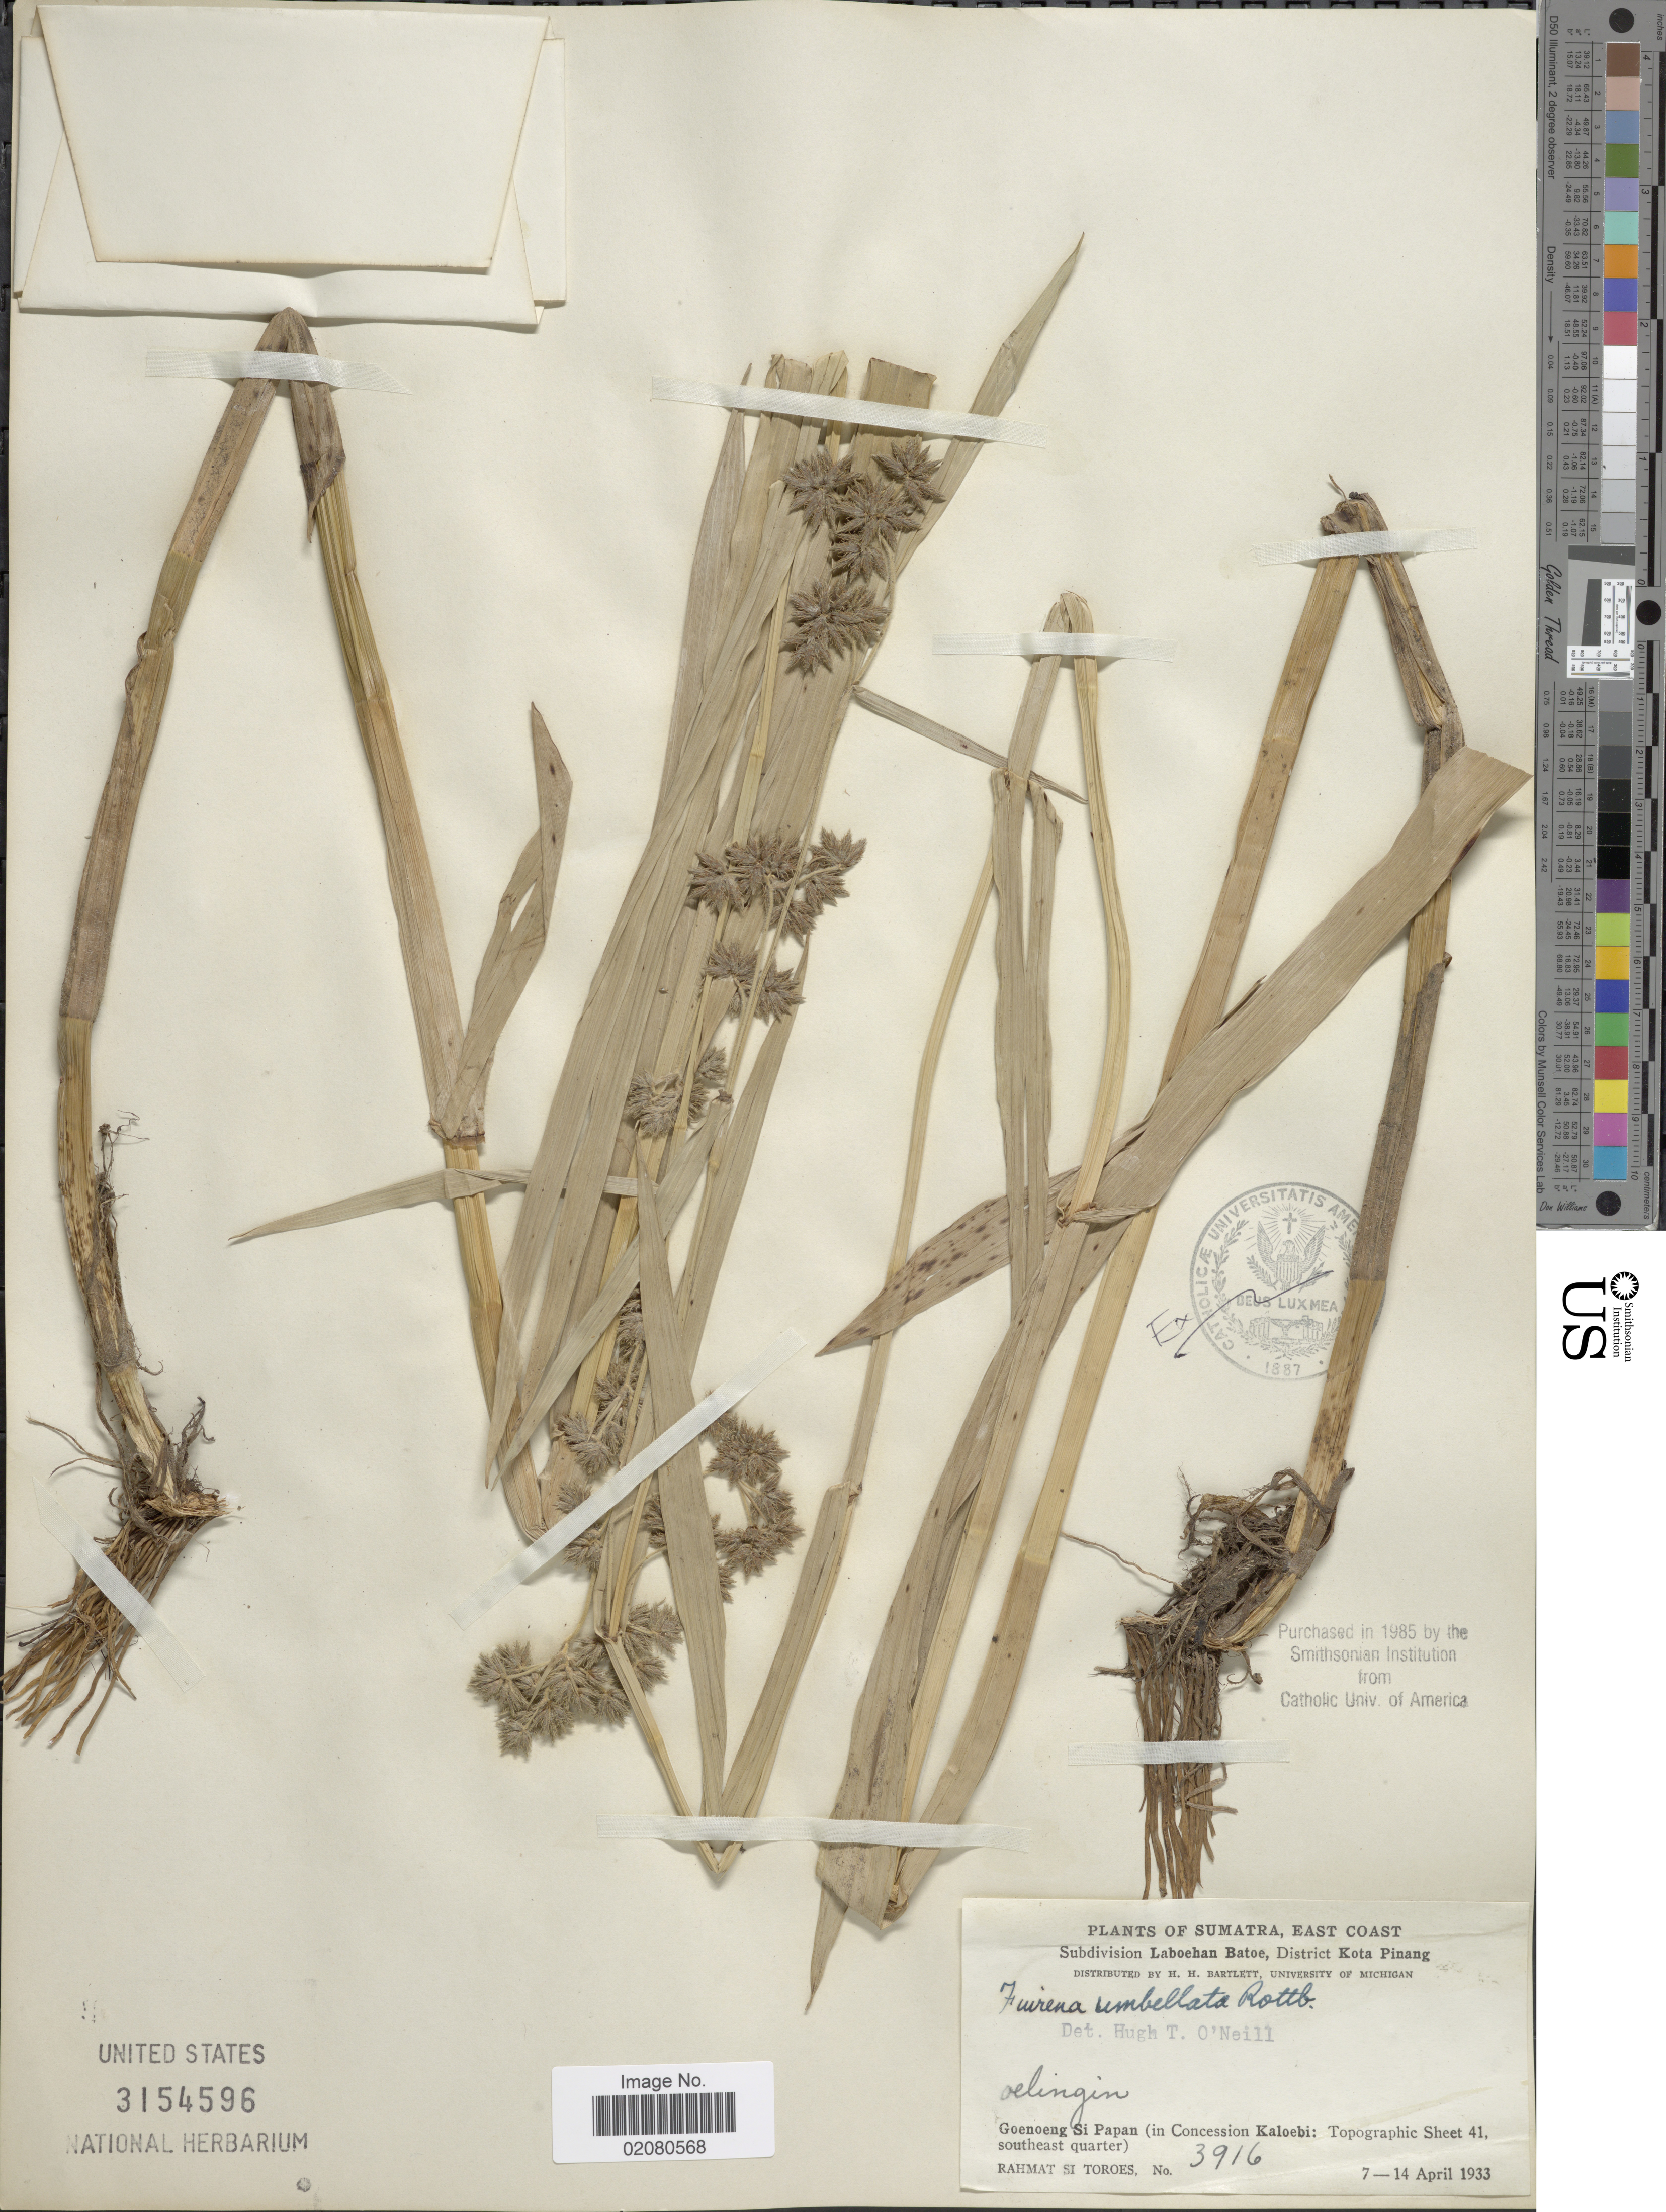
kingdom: Plantae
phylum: Tracheophyta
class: Liliopsida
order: Poales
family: Cyperaceae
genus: Fuirena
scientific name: Fuirena umbellata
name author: Rottb.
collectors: Rahmat Si Boeea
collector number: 3916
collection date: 1933-04-07/1933-04-14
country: Indonesia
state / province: Sumatra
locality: Sumatra, east Coast, Goenoeng Si Papan (in Concession Kaloebi): Topgraphic Sheet 41, southeast quarter). Subdivision Laboeban batoe, District Kota Pinang.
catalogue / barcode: US 3154596